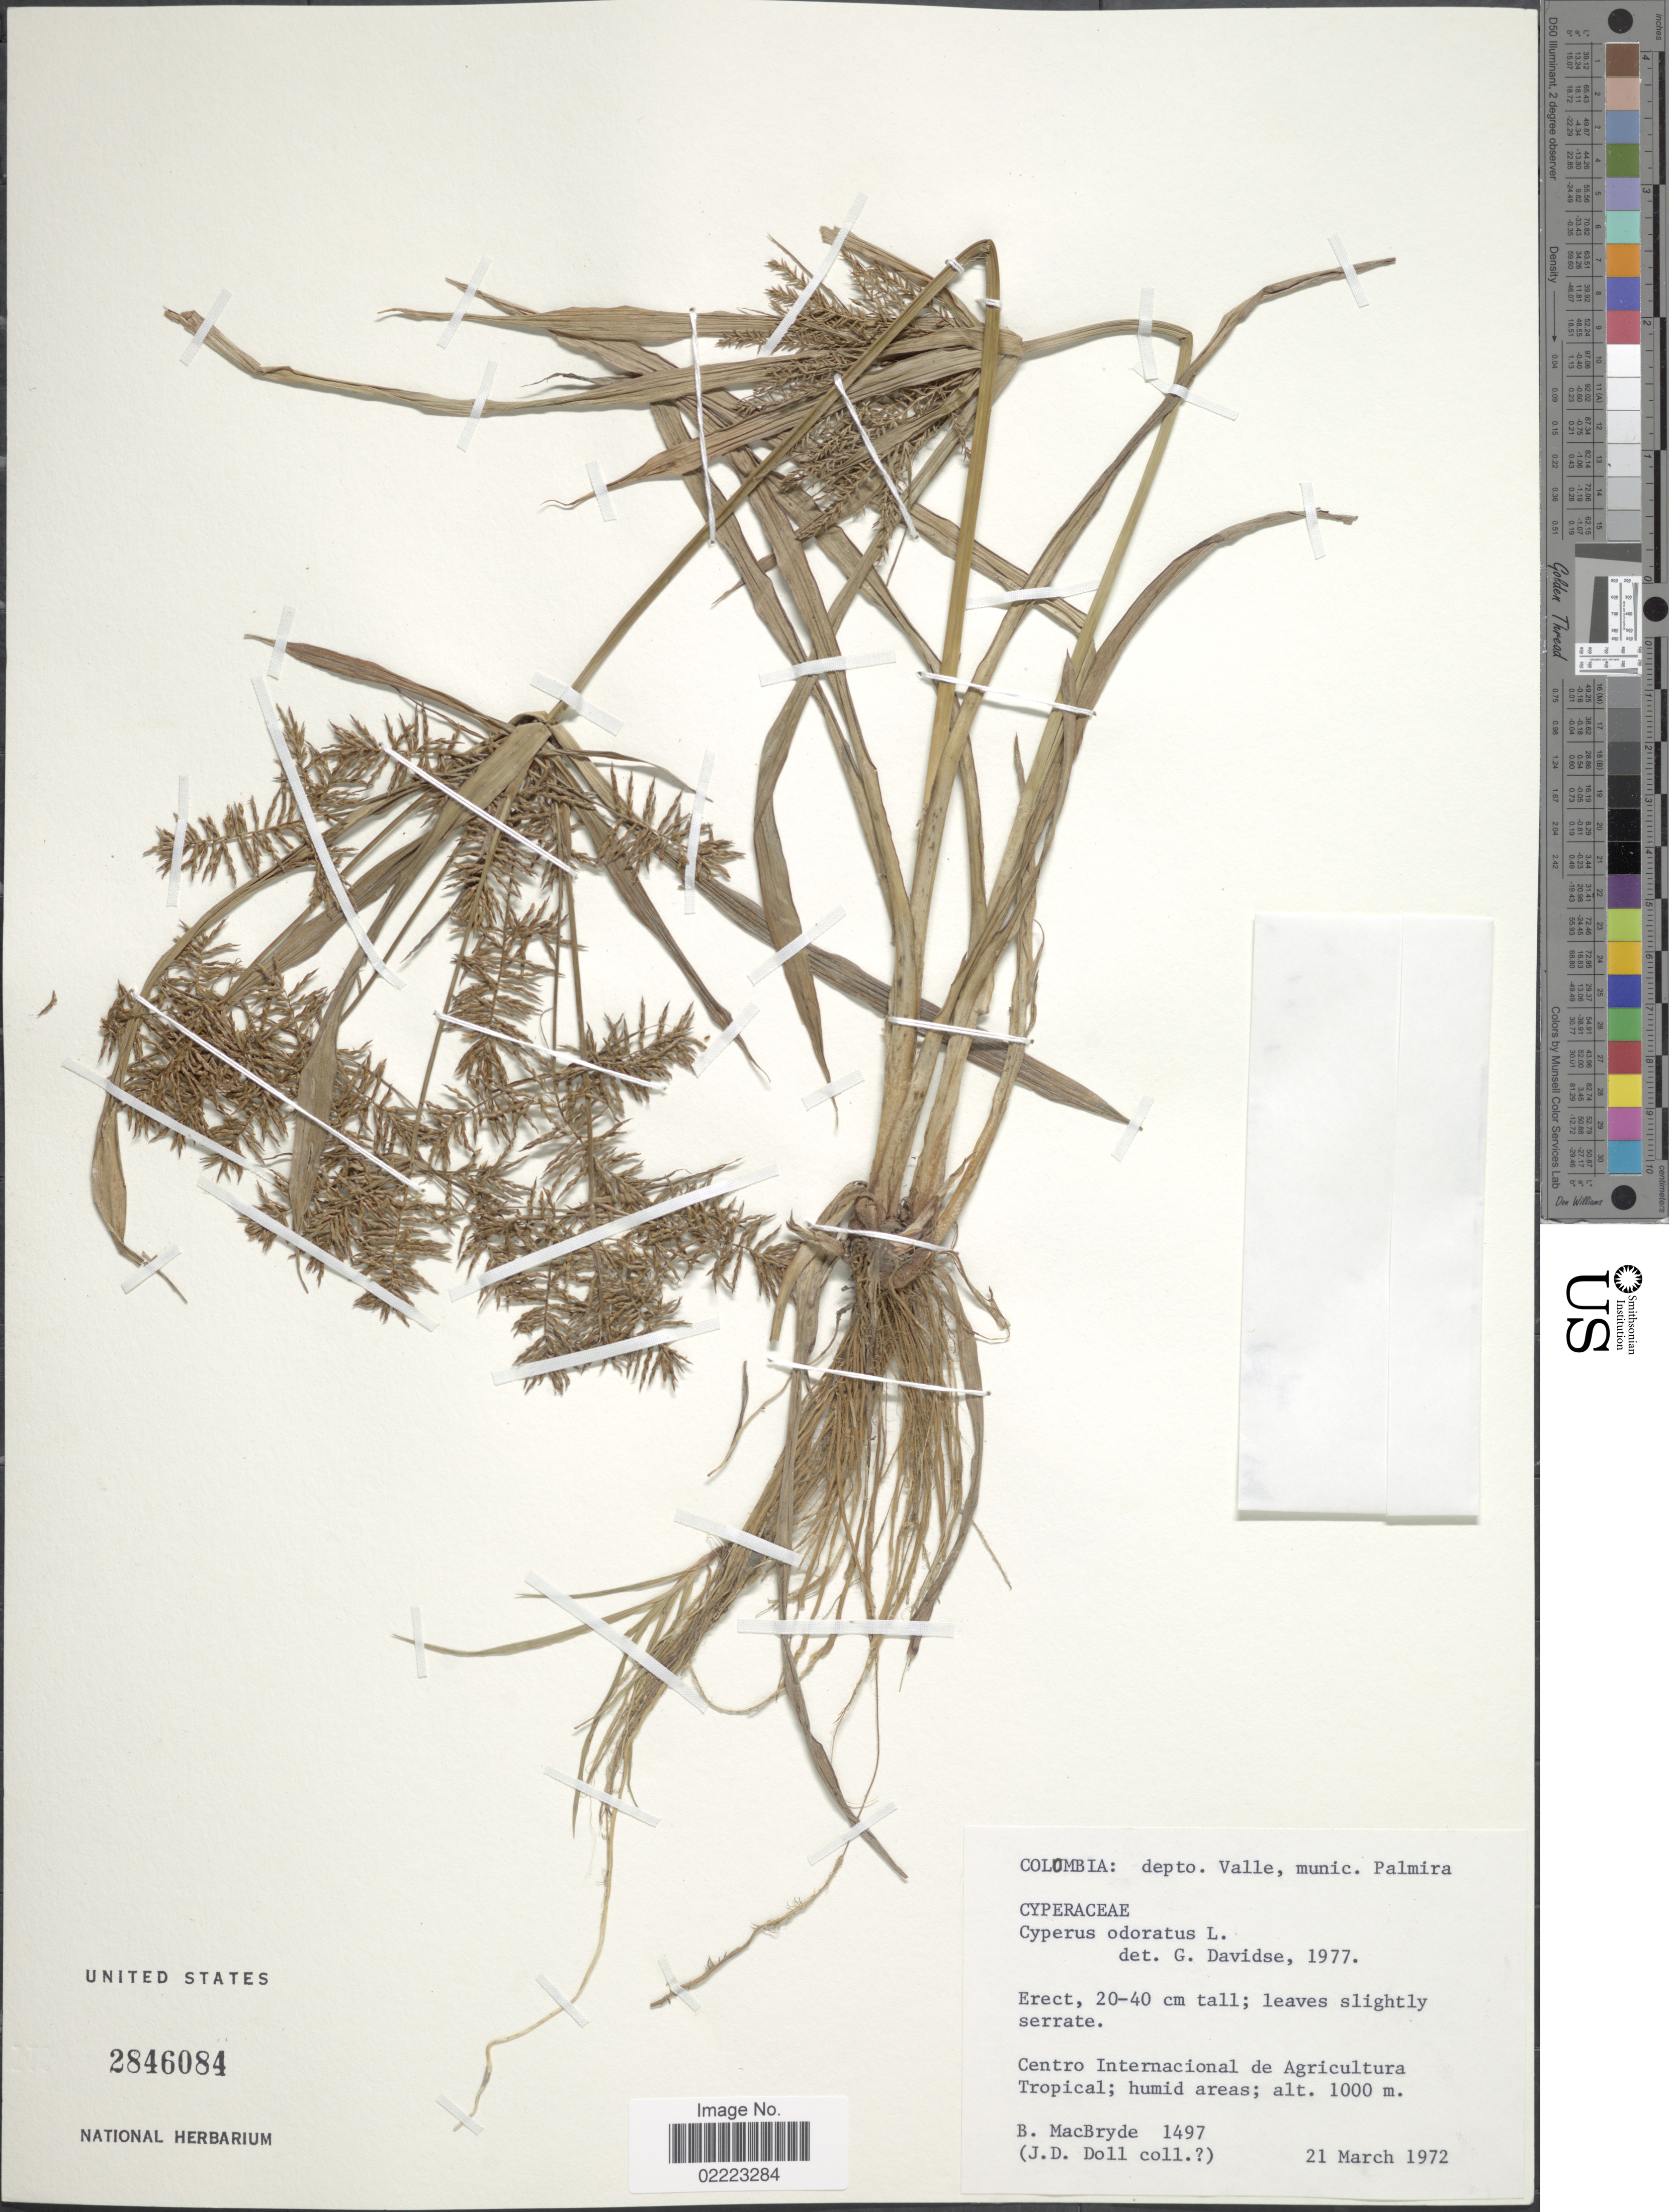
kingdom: Plantae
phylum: Tracheophyta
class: Liliopsida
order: Poales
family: Cyperaceae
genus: Cyperus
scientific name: Cyperus odoratus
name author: L.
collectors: B. MacBryde & J. Doll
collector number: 1497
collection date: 1972-03-21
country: Colombia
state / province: Valle del Cauca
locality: Depto. Valle, munic. Palmira. Centro Internacional de Agricultura Tropical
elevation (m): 1000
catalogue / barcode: US 2846084